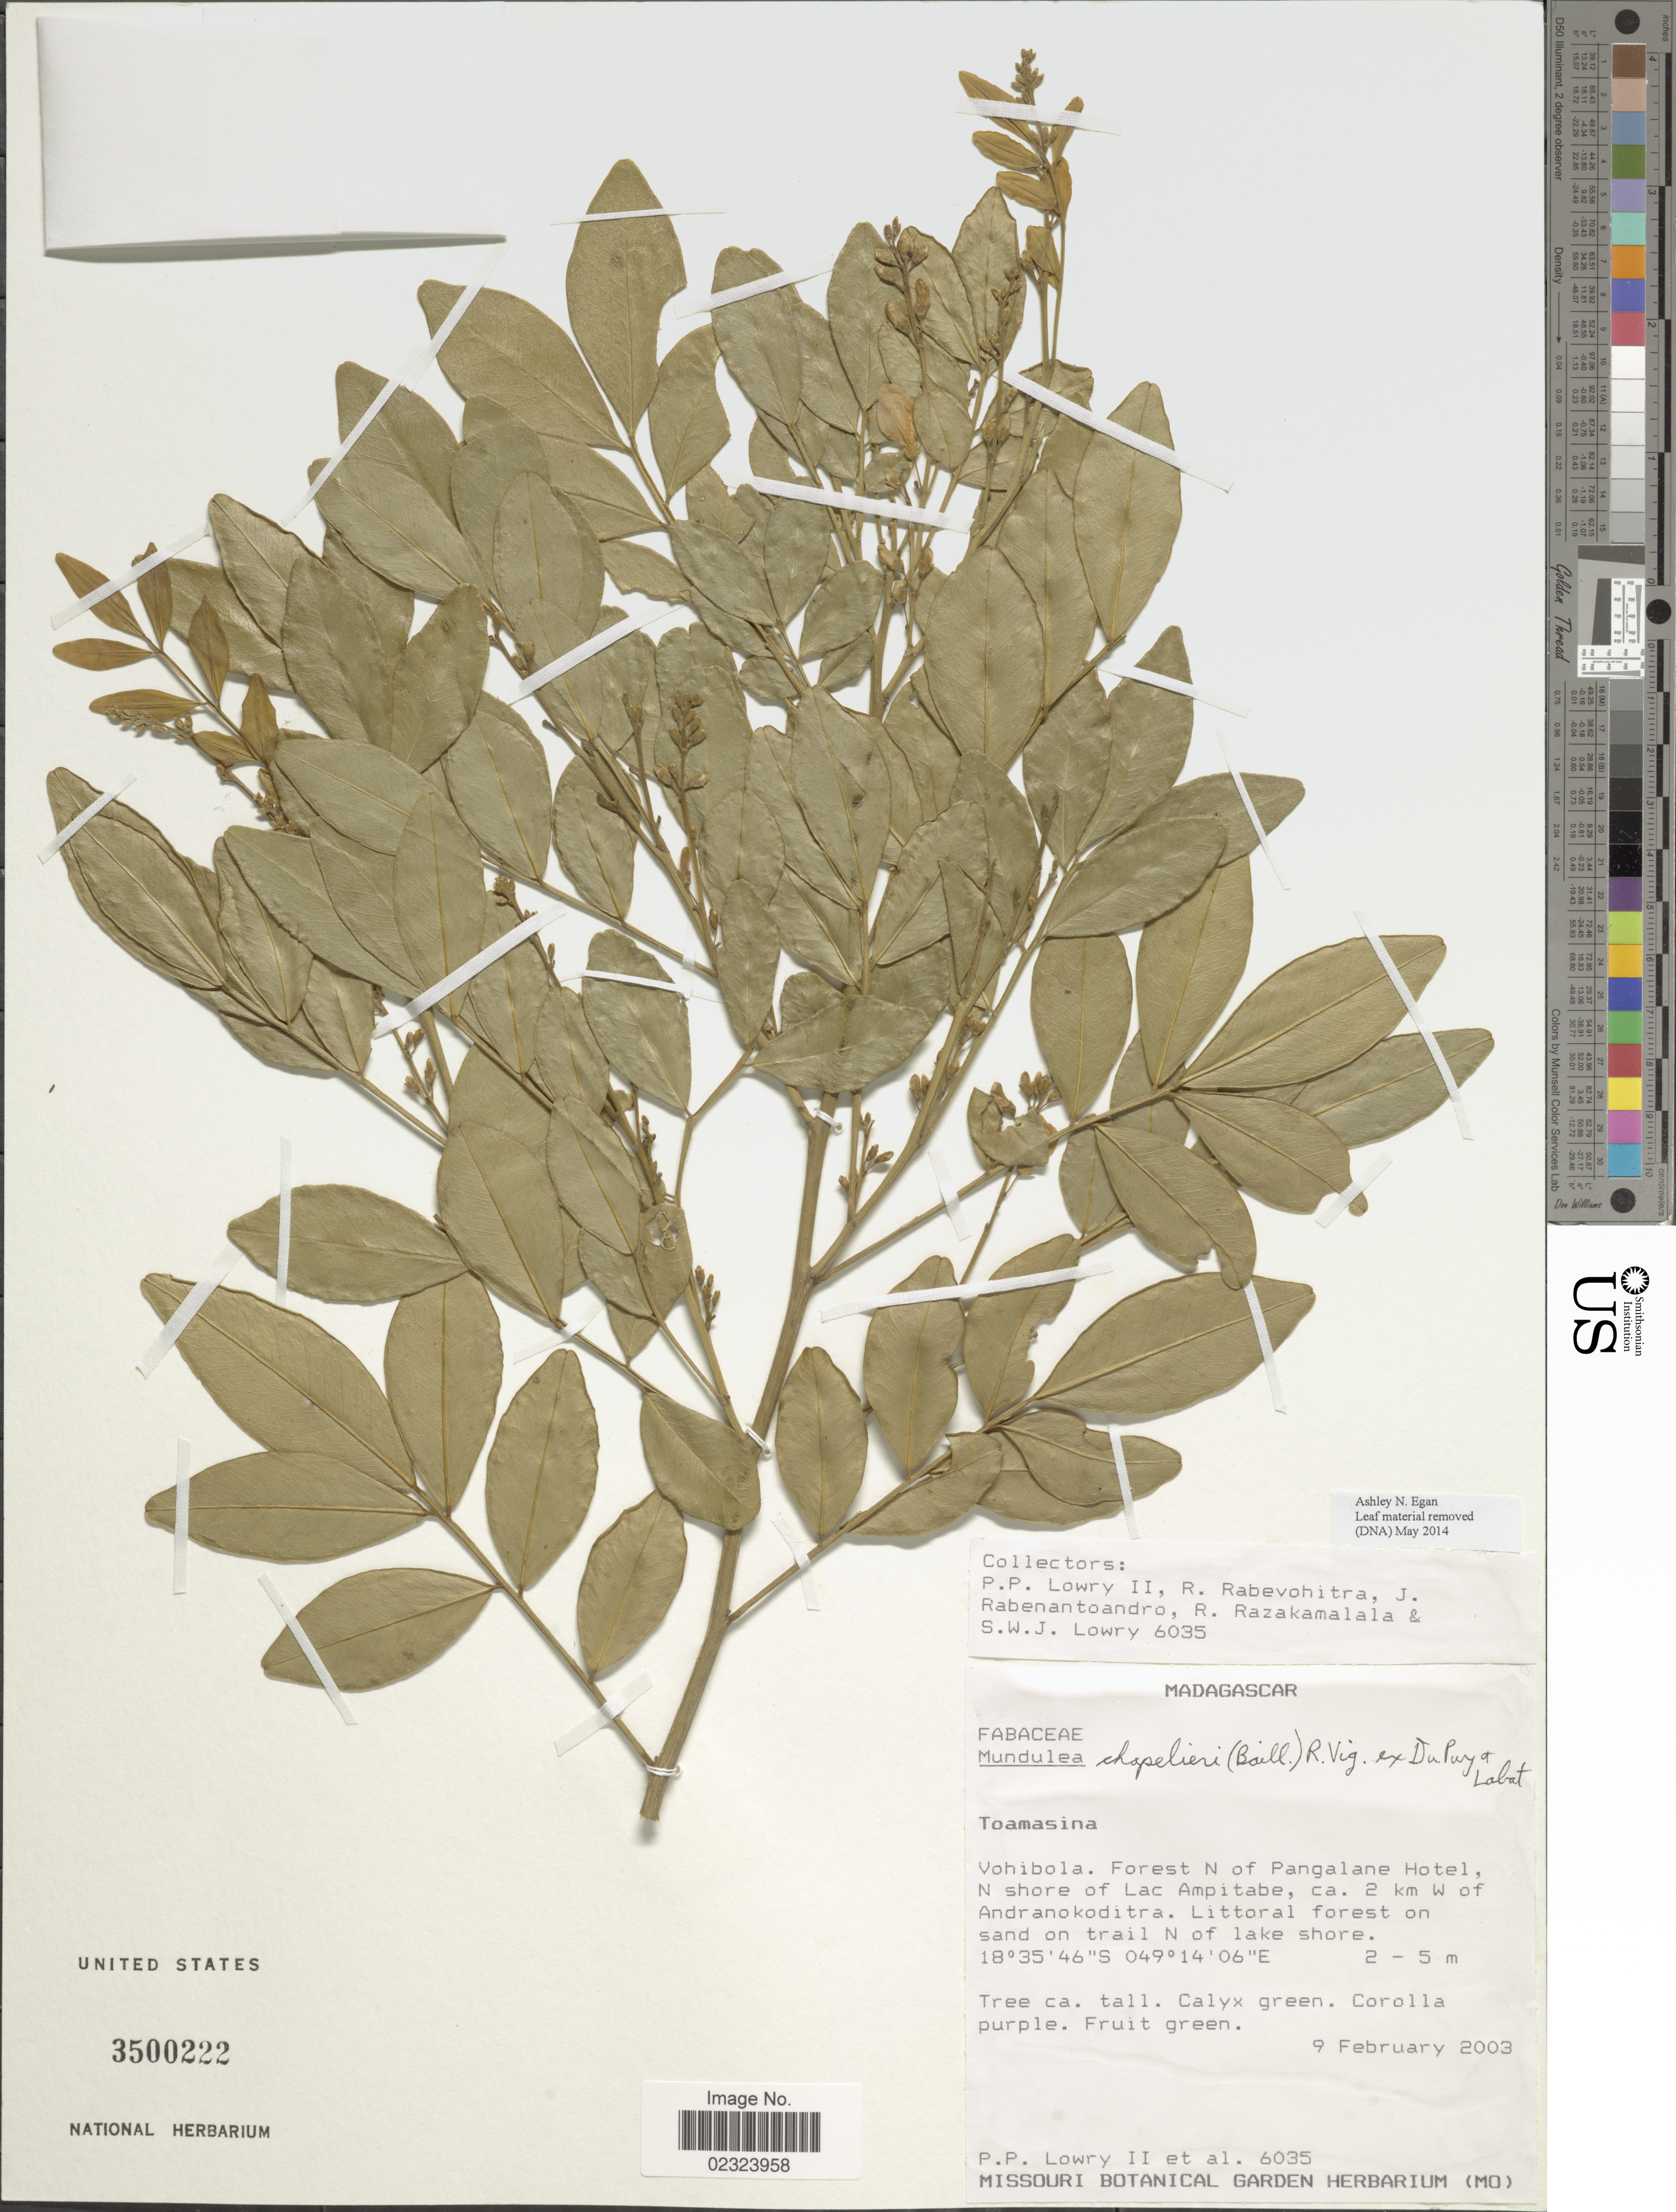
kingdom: Plantae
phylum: Tracheophyta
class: Magnoliopsida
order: Fabales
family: Fabaceae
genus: Mundulea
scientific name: Mundulea chapelieri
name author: (Baill.) R. Vig. ex Du Puy & Labat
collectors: P. P. Lowry, R. Rabevohitra, J. Rabenantoandro, R. Razakamalala & S. Lowry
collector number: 6035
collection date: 2003-02-09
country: Madagascar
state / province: Atsinanana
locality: Vohibola. Forest N of Pangalane Hotel, N shore of Lac Ampitabe, ca. 2 km W of Andranokoditra. on trail N of lake shore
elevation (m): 2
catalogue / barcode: US 3500222